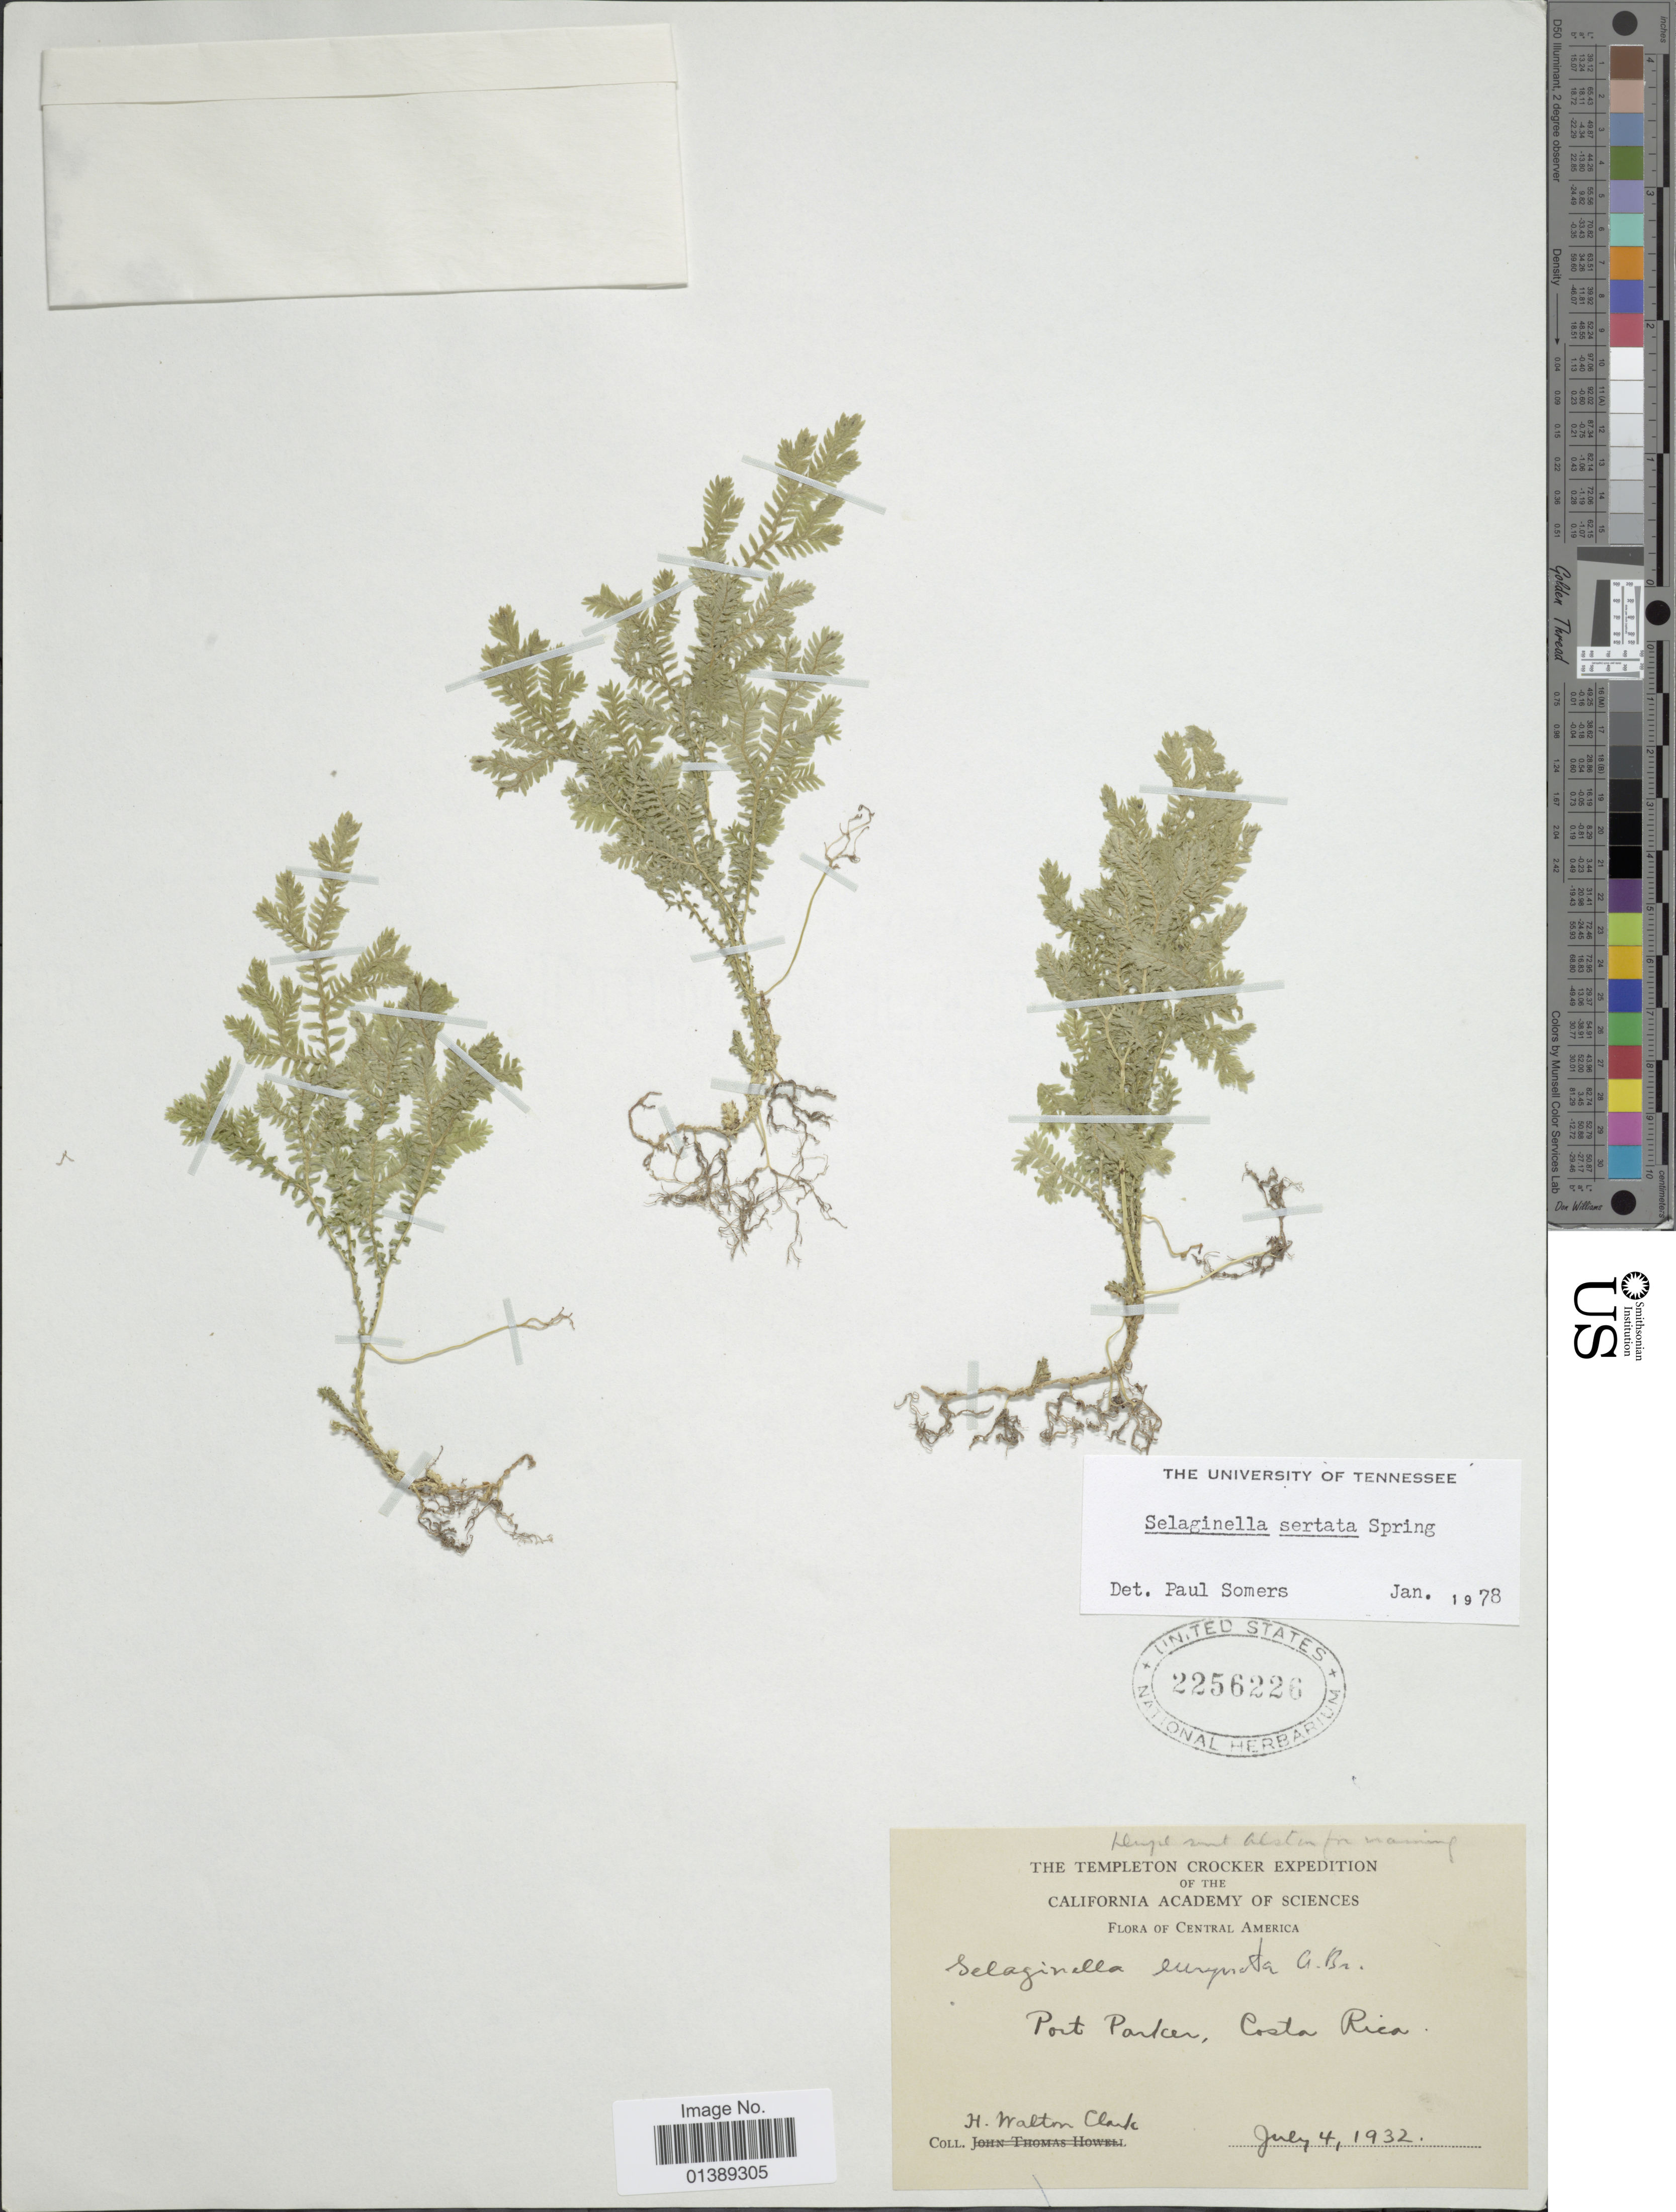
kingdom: Plantae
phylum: Tracheophyta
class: Lycopodiopsida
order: Selaginellales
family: Selaginellaceae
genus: Selaginella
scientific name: Selaginella sertata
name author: Spring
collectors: H. W. Clark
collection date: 1932-07-04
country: Costa Rica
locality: Port Parker [Golfo Santa Elena], Central America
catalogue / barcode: US 2256226